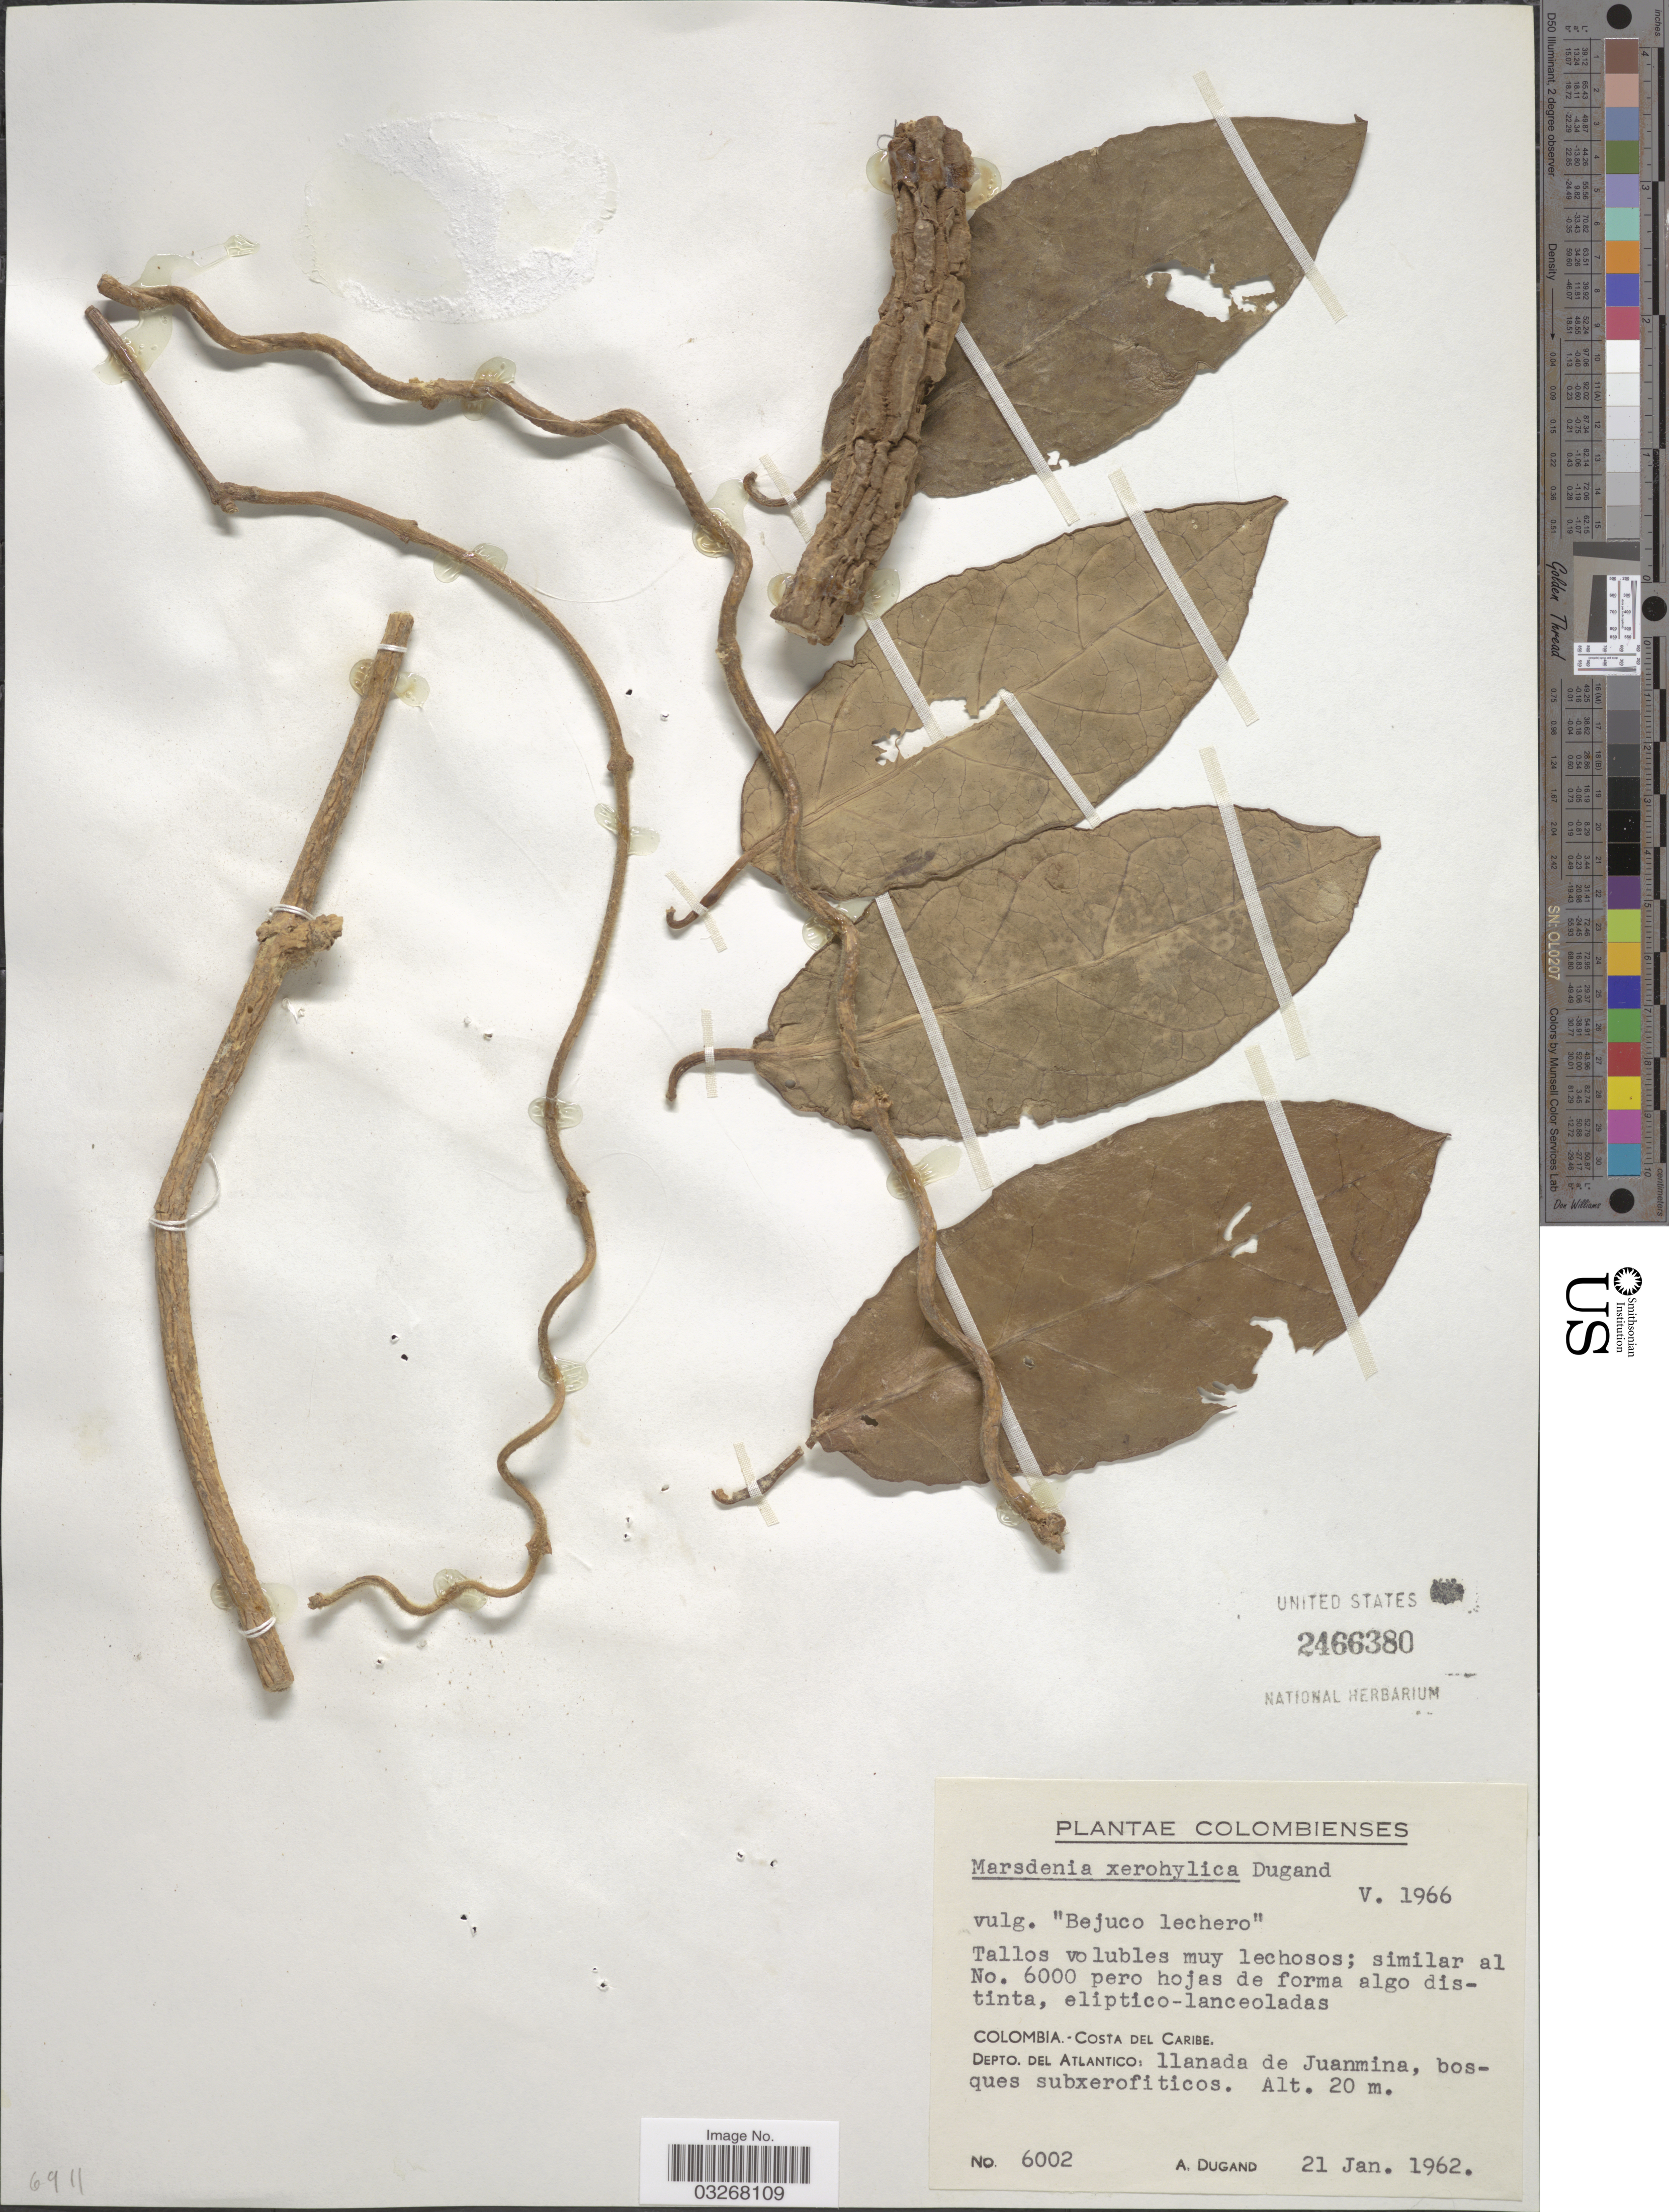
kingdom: Plantae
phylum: Tracheophyta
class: Magnoliopsida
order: Gentianales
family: Apocynaceae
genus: Marsdenia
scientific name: Marsdenia xerohylica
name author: Dugand G.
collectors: A. Dugand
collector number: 6002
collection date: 1962-01-21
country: Colombia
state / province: Atlántico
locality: Costa Del Caribe, Depto. Del Atlantico: llanada de Juanmina, bosques subxerofiticos.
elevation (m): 20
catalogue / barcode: US 2466380